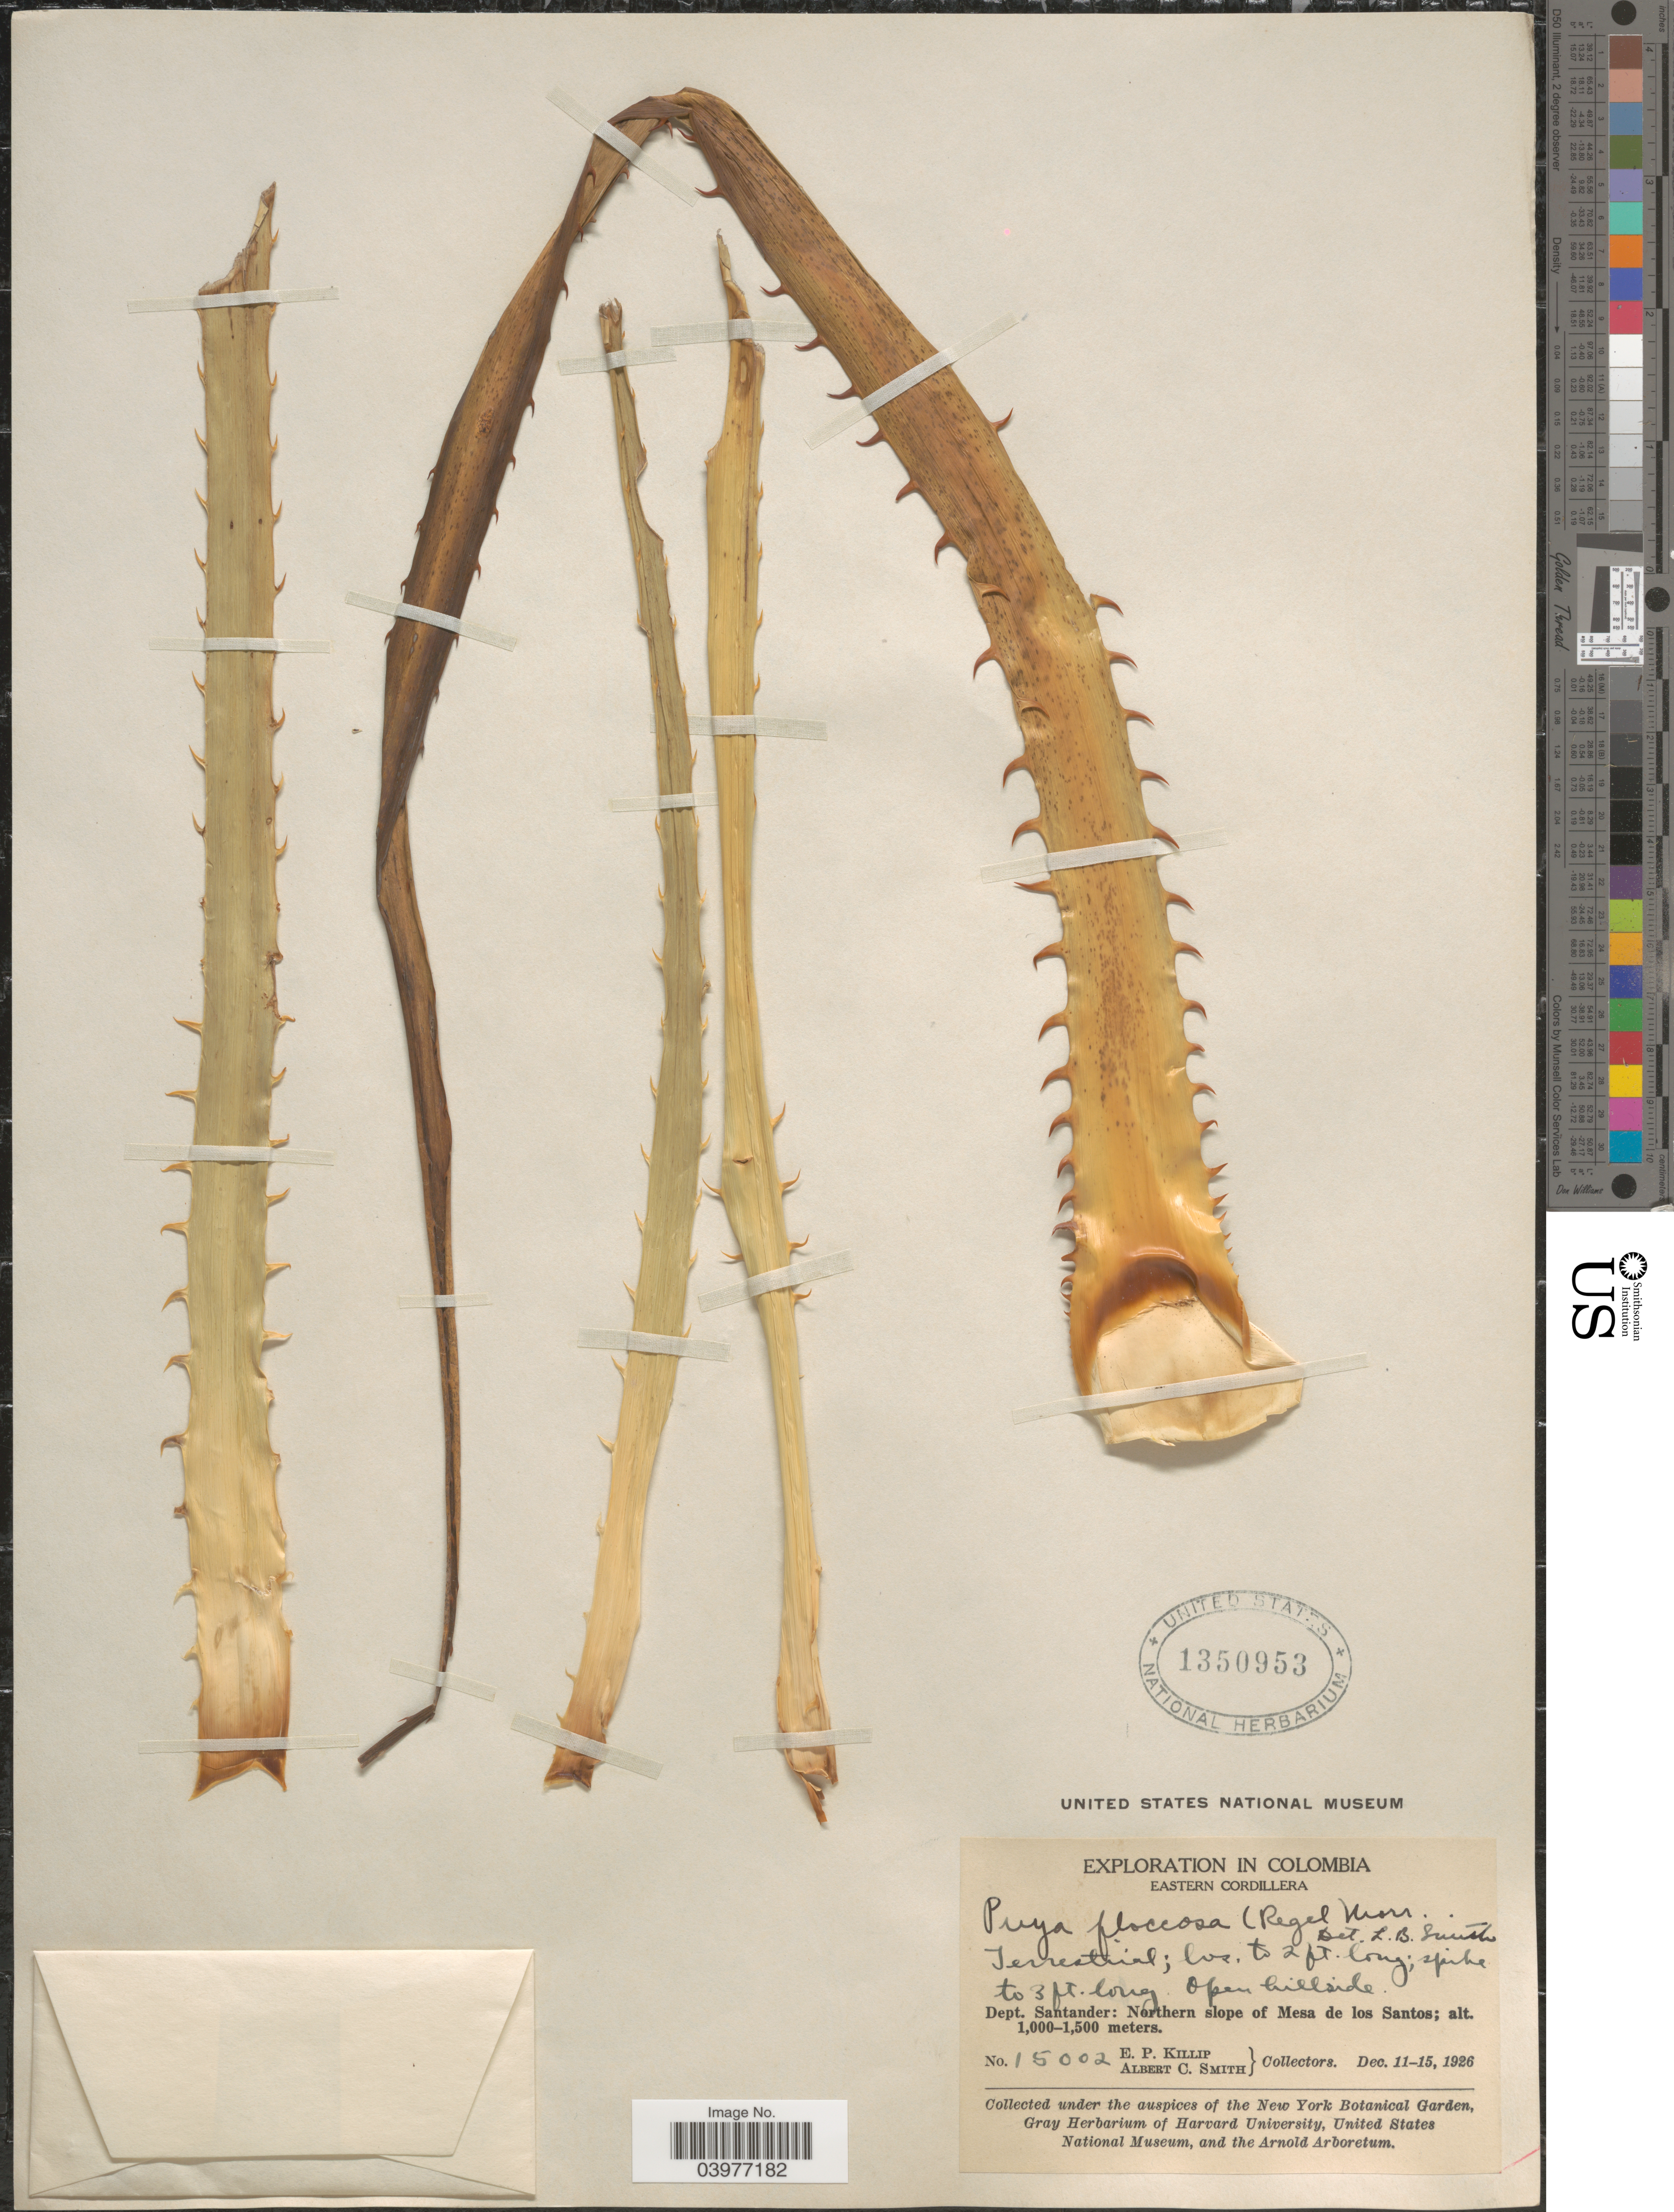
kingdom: Plantae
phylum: Tracheophyta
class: Liliopsida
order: Poales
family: Bromeliaceae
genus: Puya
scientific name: Puya floccosa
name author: (Linden) É. Morren ex Mez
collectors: E. P. Killip & A. C. Smith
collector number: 15002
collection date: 1926-12-11/1926-12-15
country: Colombia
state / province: Santander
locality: Eastern Cordillera. Dept. Santander: Northern slope of Mesa de los Santos.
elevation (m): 1000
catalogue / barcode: US 1350953